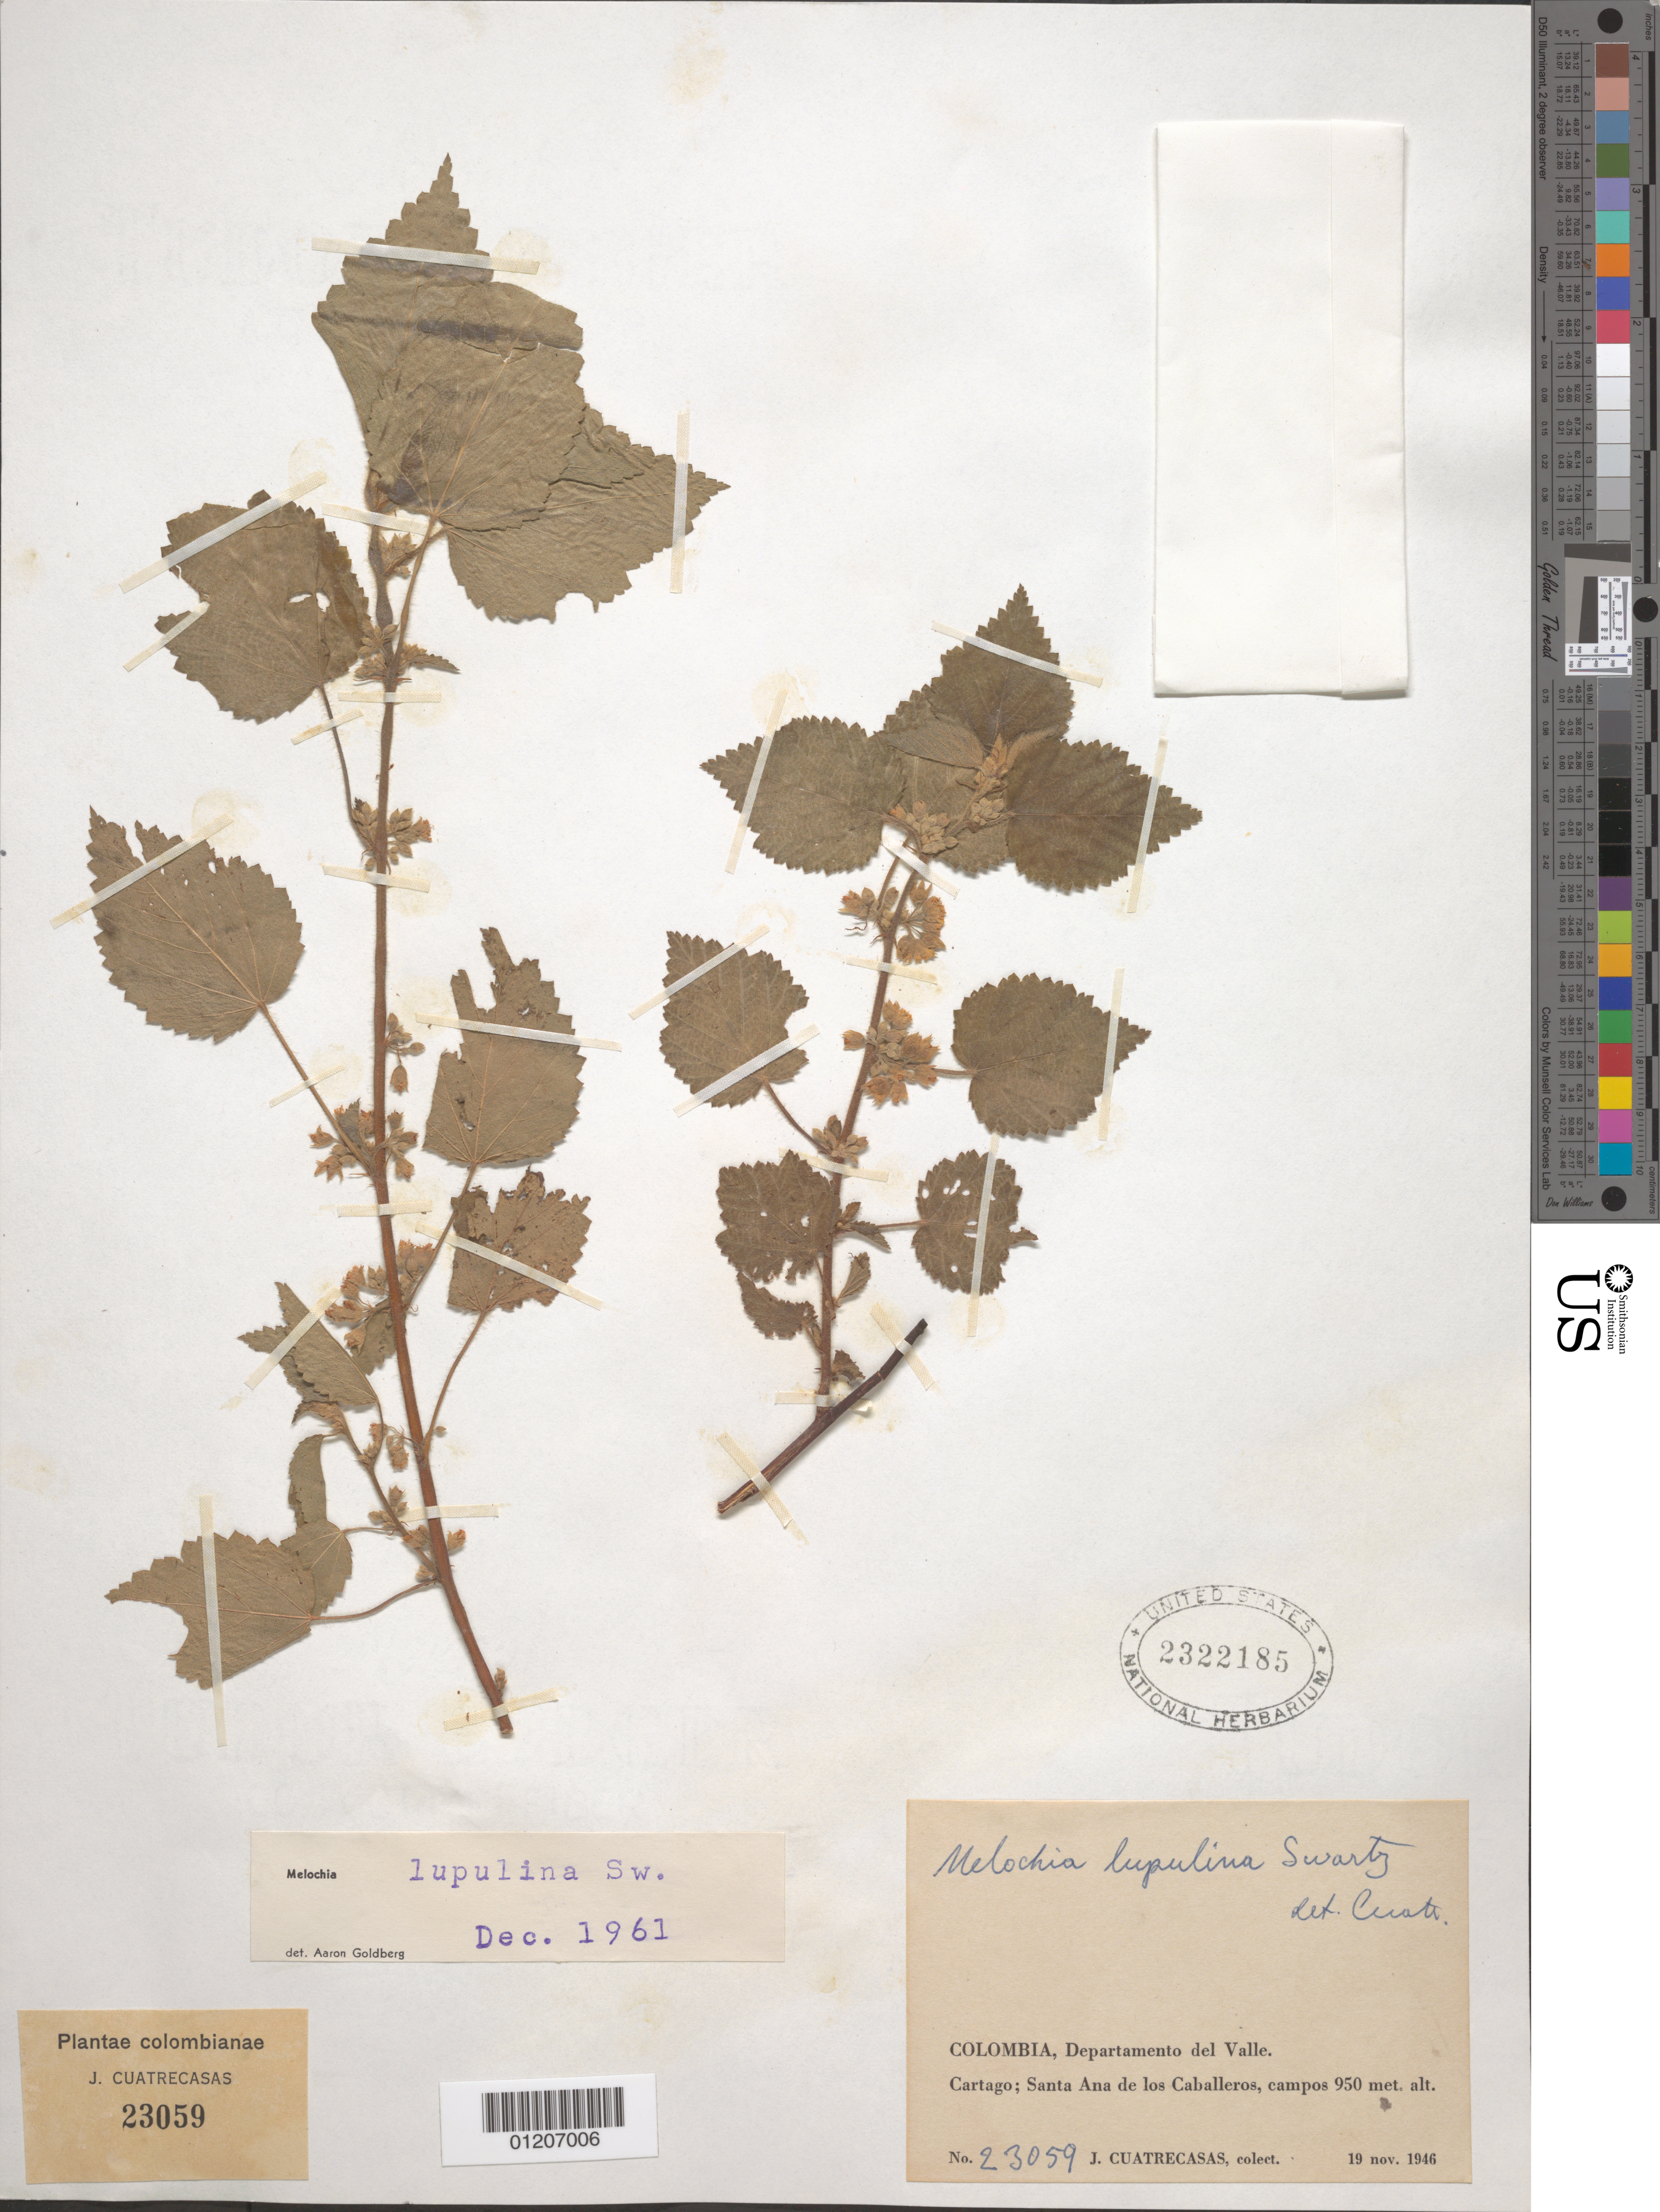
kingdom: Plantae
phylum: Tracheophyta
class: Magnoliopsida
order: Malvales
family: Malvaceae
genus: Melochia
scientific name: Melochia lupulina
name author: Sw.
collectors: J. Cuatrecasas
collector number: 23059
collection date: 1946-11-19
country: Colombia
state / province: Valle del Cauca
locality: Departamento del Valle. Cartago; Santa Ana de los Caballeros, campos.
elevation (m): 950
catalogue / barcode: US 2322185